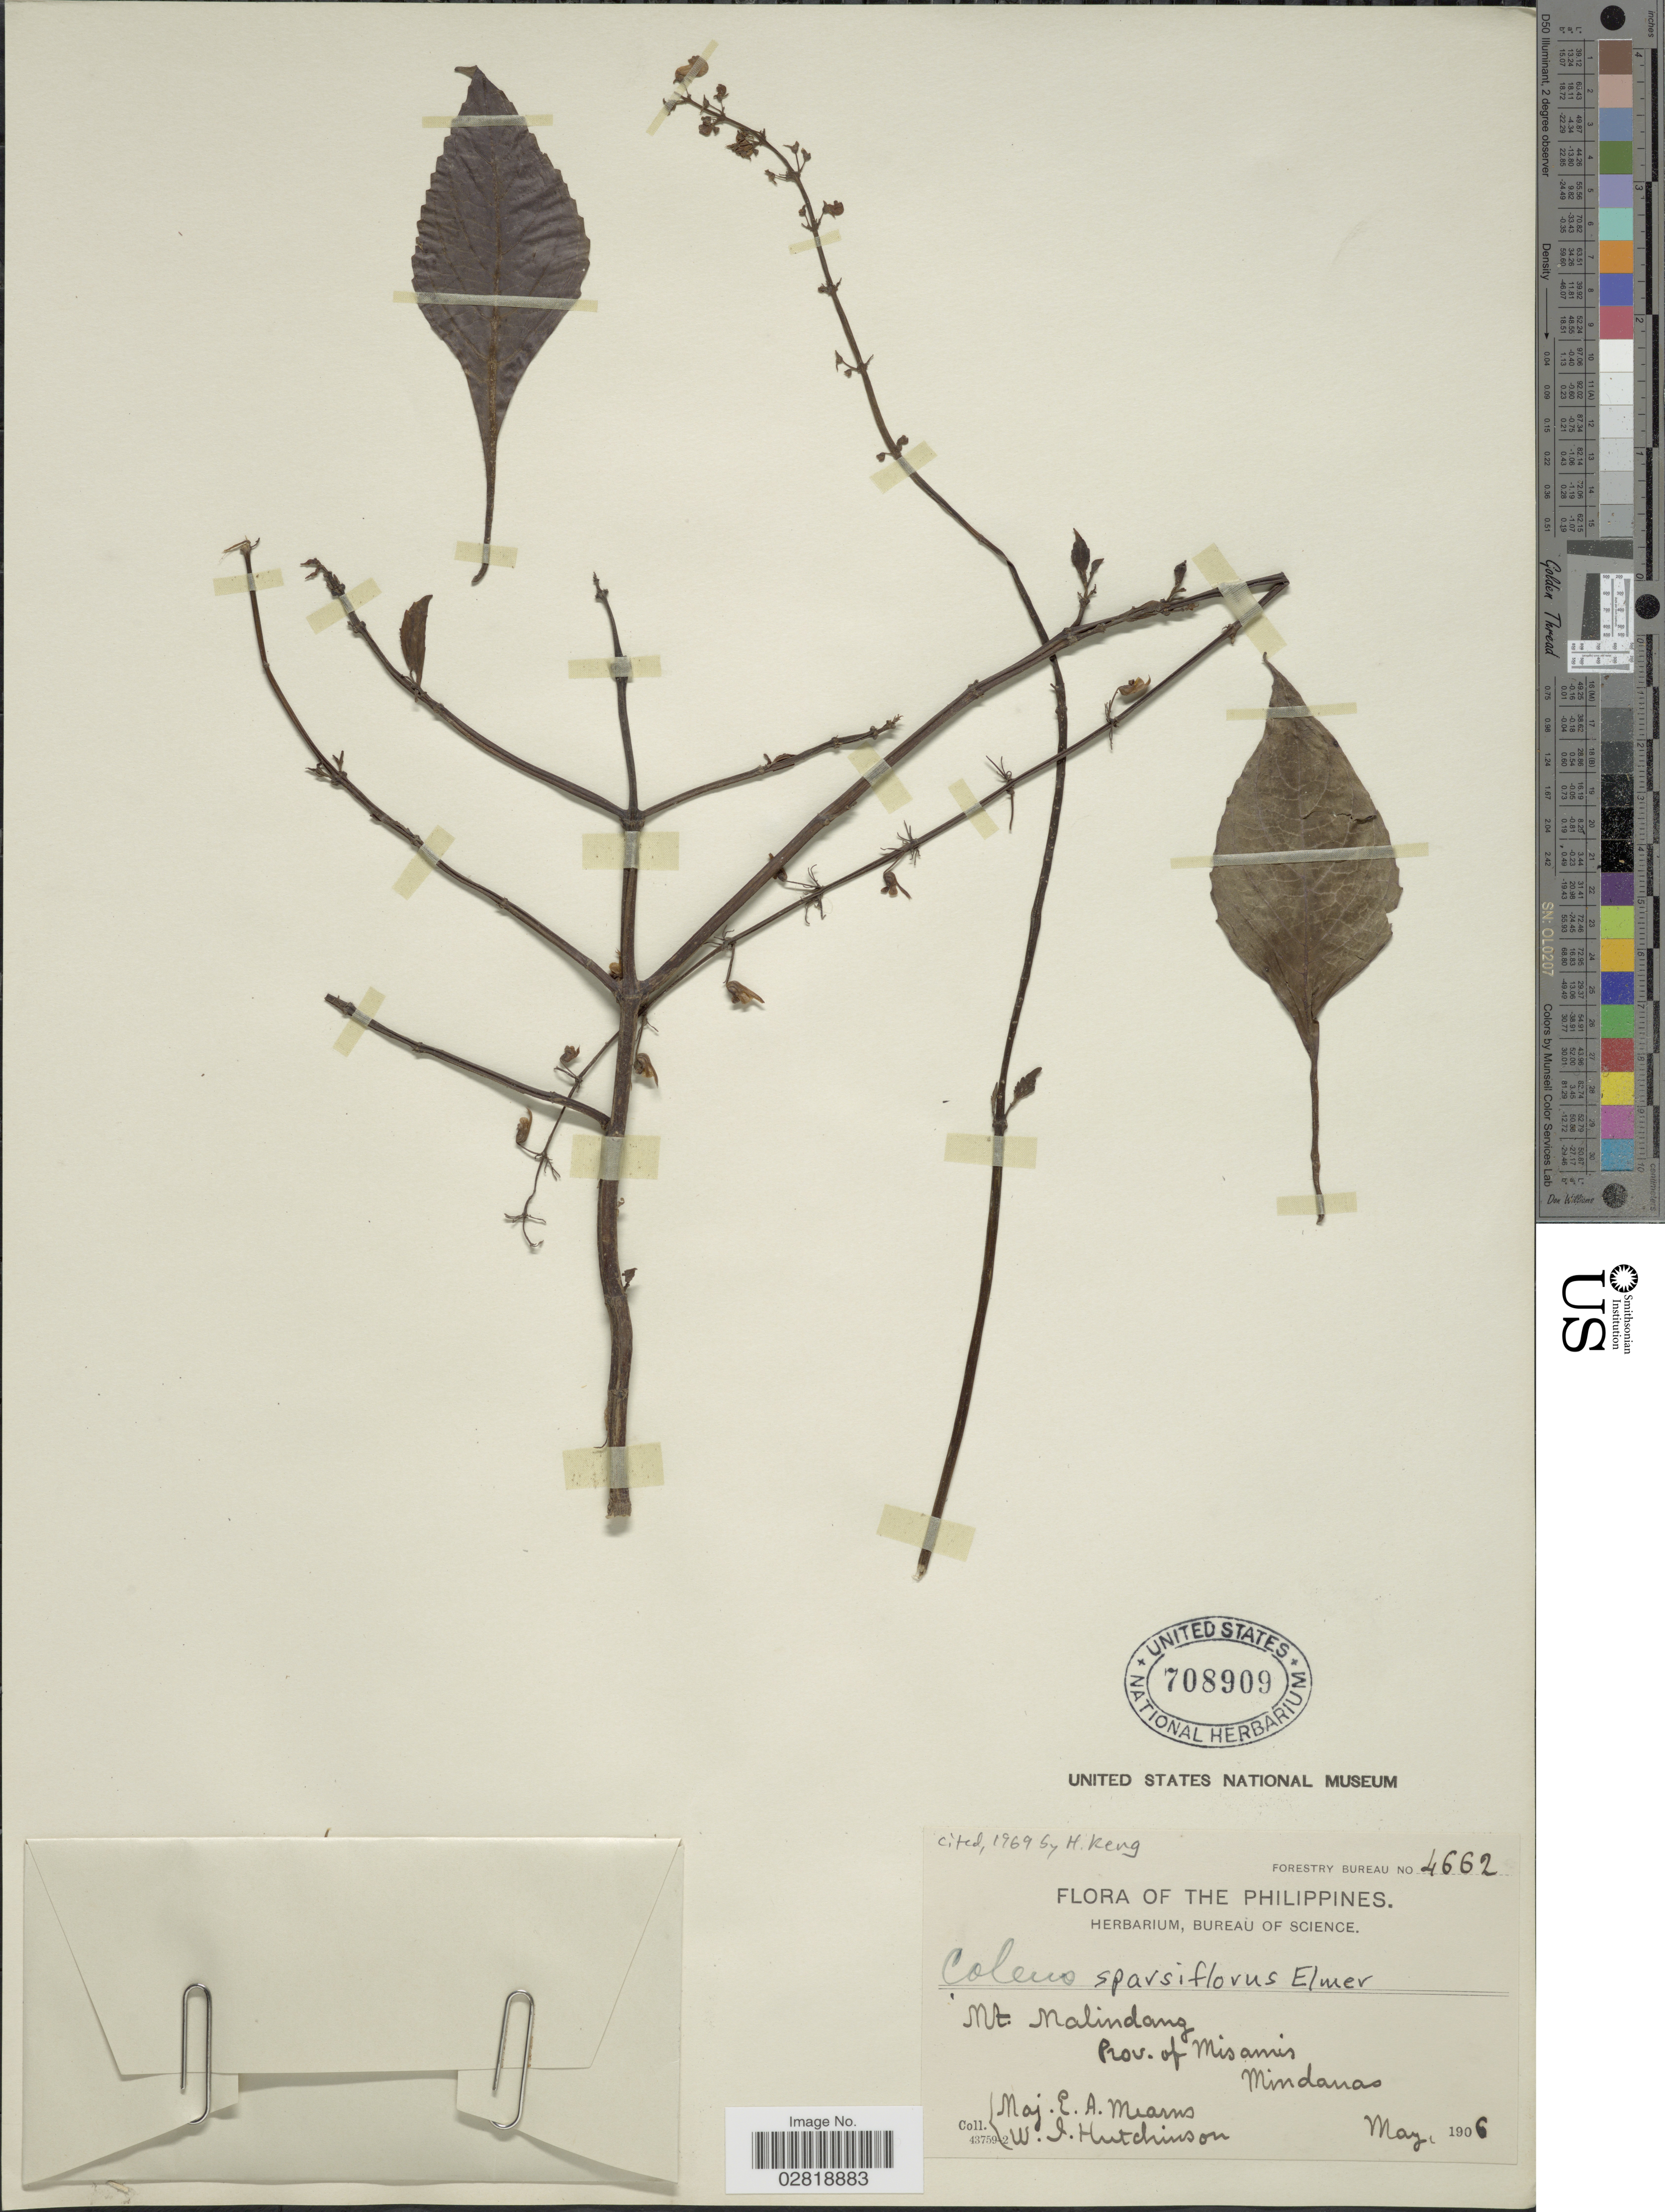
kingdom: Plantae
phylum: Tracheophyta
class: Magnoliopsida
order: Lamiales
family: Lamiaceae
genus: Plectranthus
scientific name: Plectranthus sparsiflorus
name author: (Elmer) H. Keng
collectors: E. A. Mearns & W. I. Hutchinson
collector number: Forestry Bureau 4662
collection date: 1906-05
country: Philippines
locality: Mt. Malindang. Prov. of Misamis. Mindanao.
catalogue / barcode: US 708909